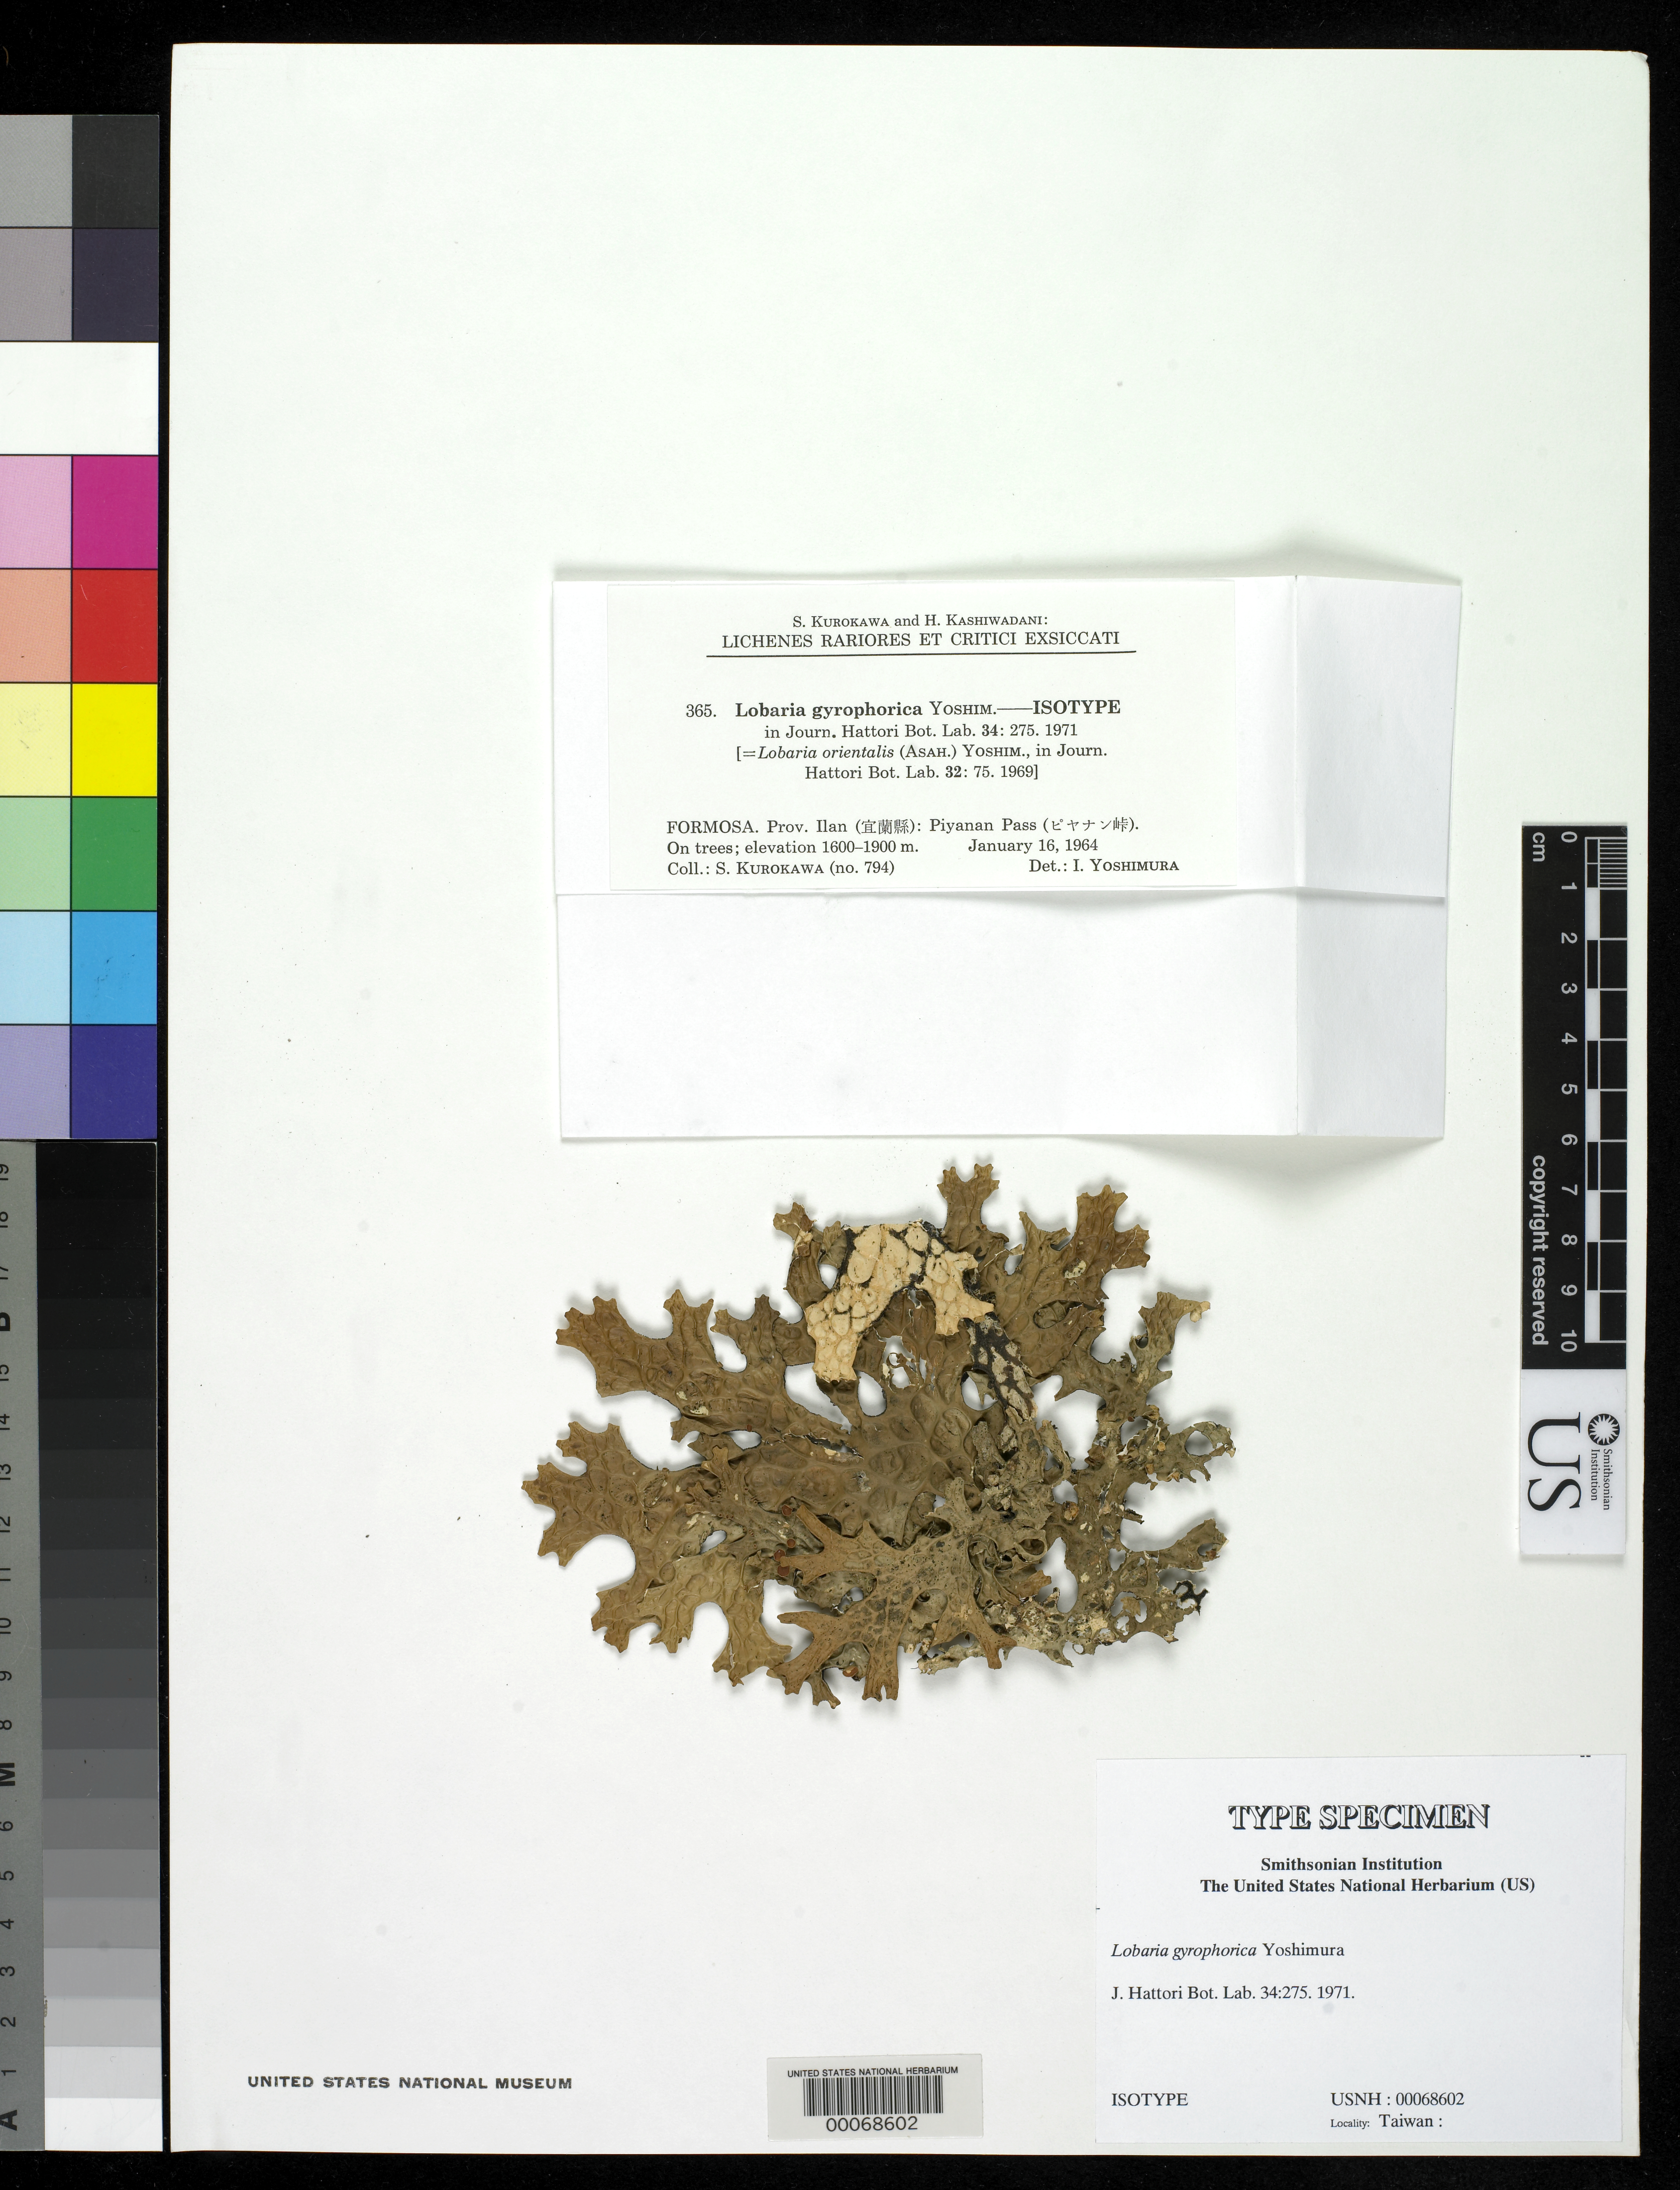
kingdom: Fungi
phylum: Ascomycota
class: Lecanoromycetes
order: Peltigerales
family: Lobariaceae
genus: Lobaria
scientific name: Lobaria gyrophorica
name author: Yoshimura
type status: Isotype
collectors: S. Kurokawa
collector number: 794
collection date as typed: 16 Jan 1964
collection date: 1964-01-16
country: Taiwan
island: Taiwan [Formosa]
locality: Piyanan Pass, Ilan.